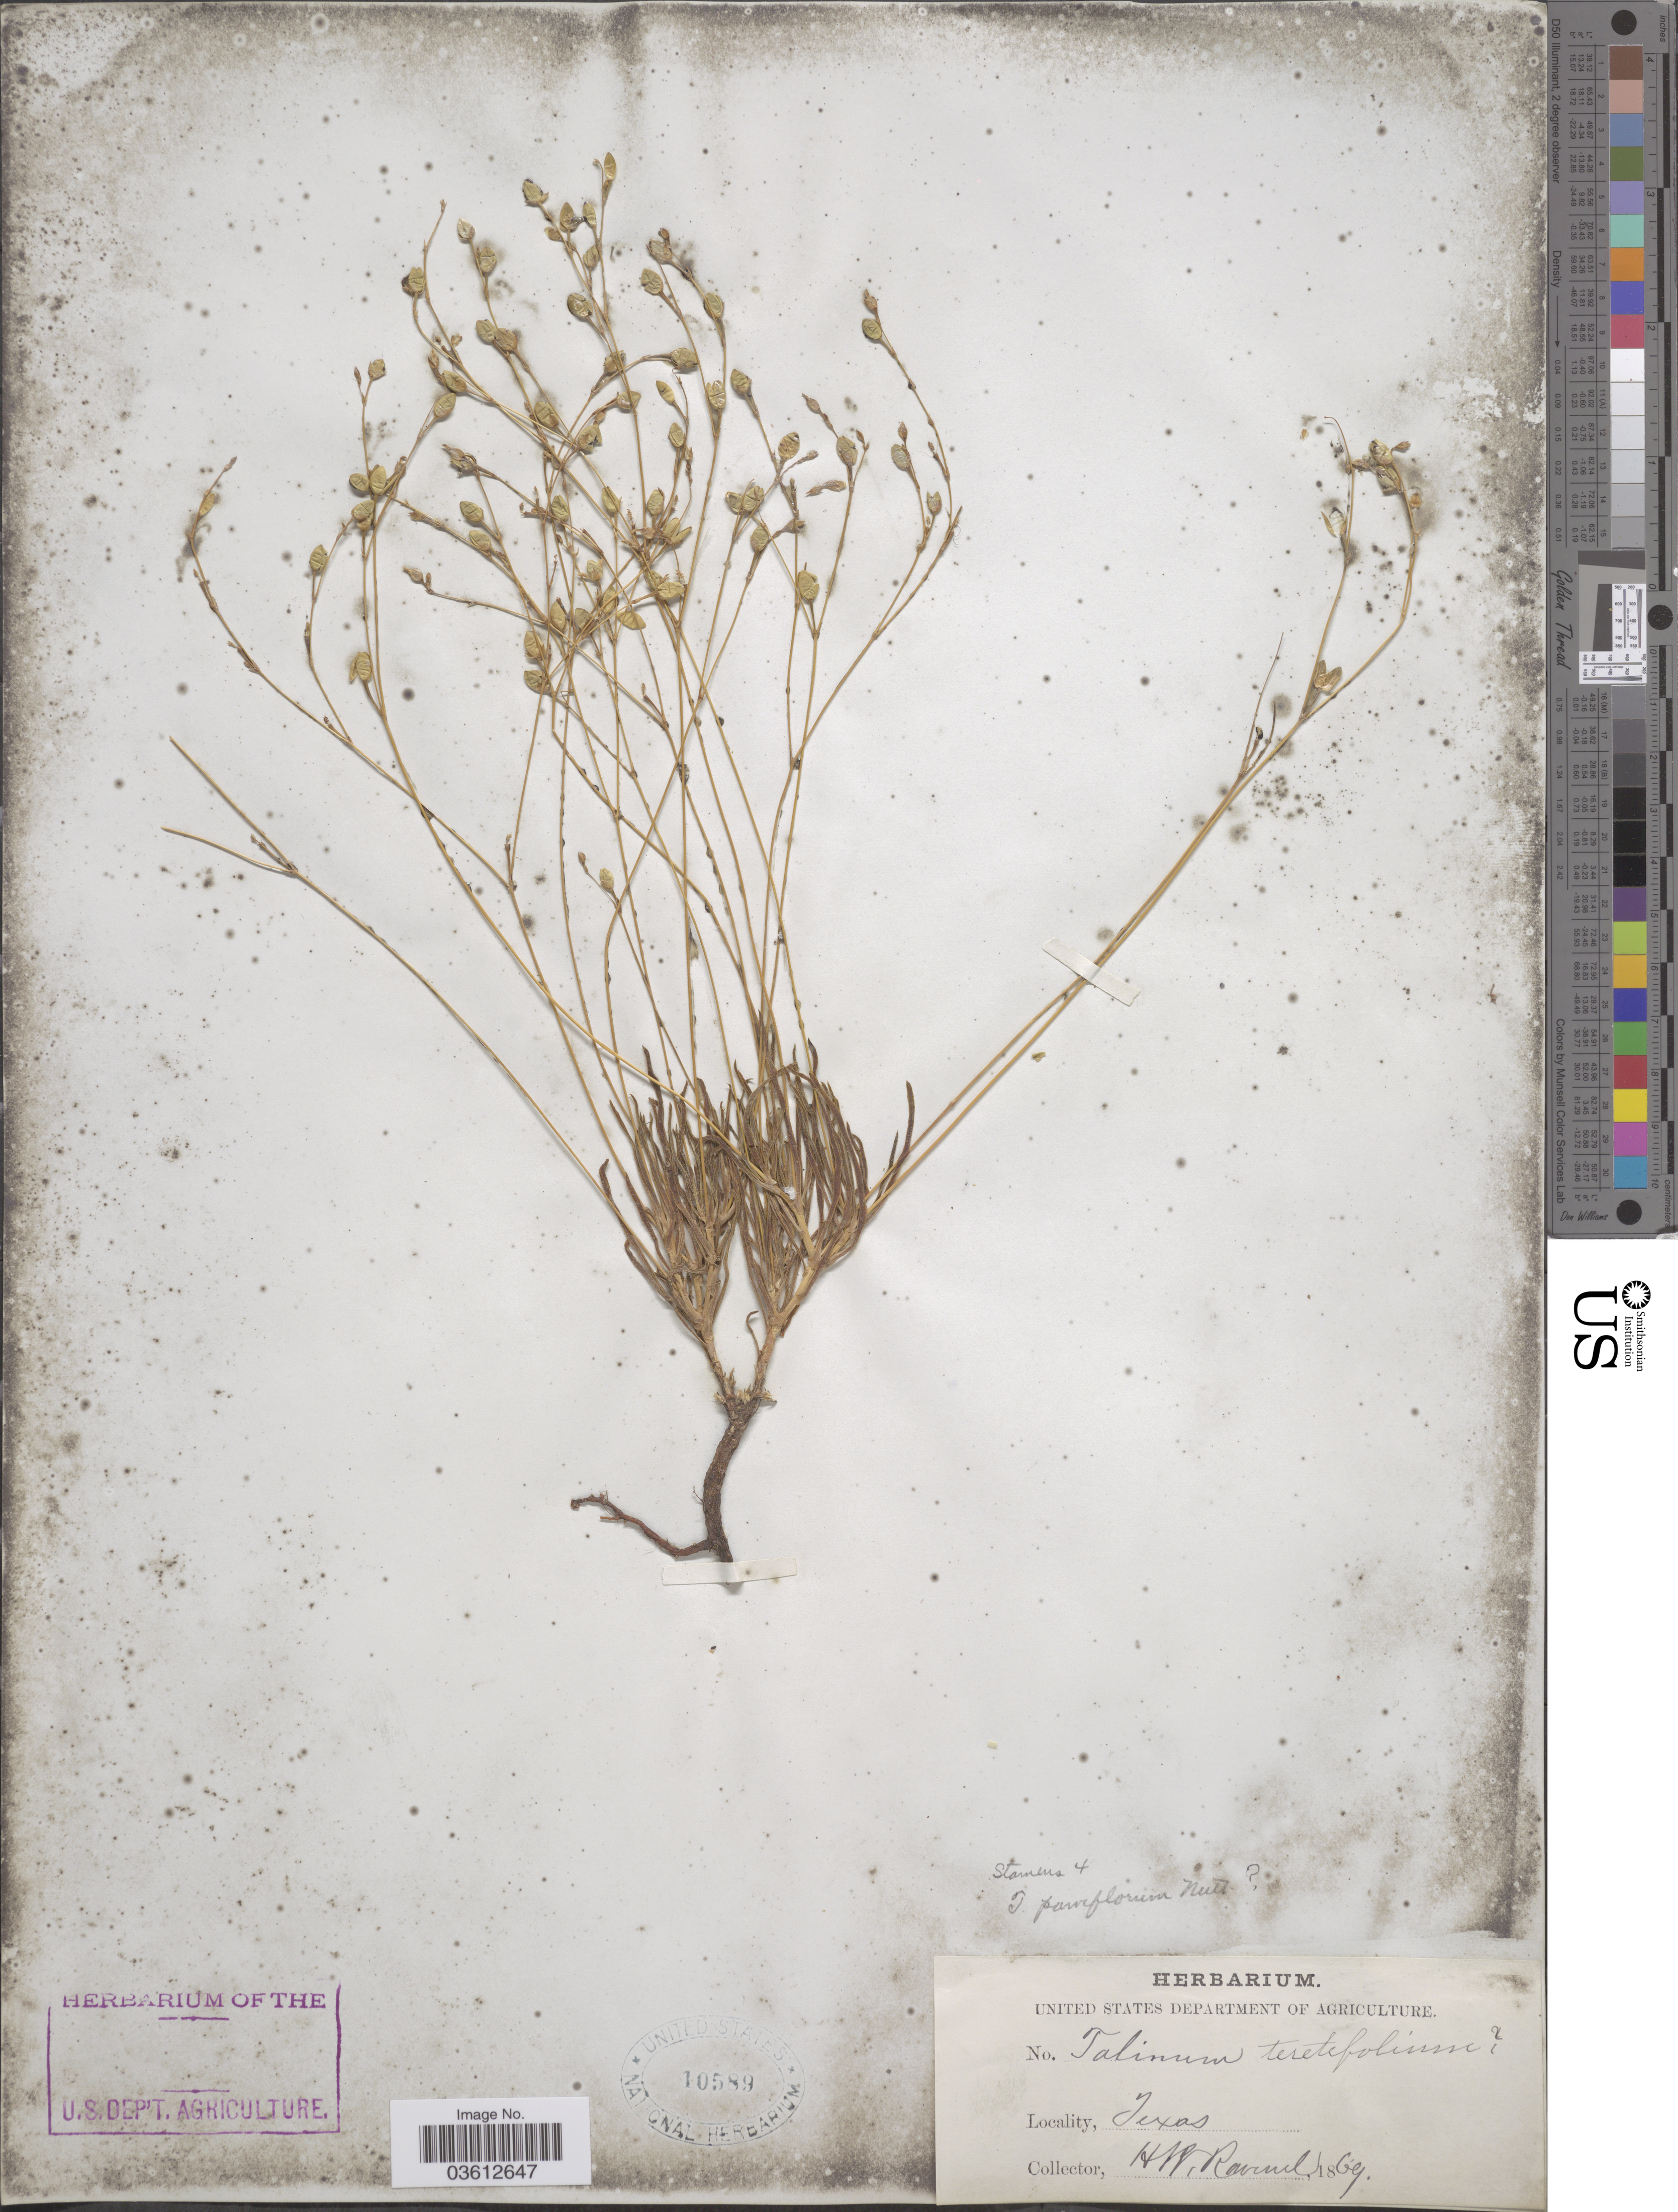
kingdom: Plantae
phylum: Tracheophyta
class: Magnoliopsida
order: Caryophyllales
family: Talinaceae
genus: Talinum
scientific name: Talinum parviflorum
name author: Nutt.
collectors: H. Ravenel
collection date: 1869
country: United States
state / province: Texas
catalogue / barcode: US 10589